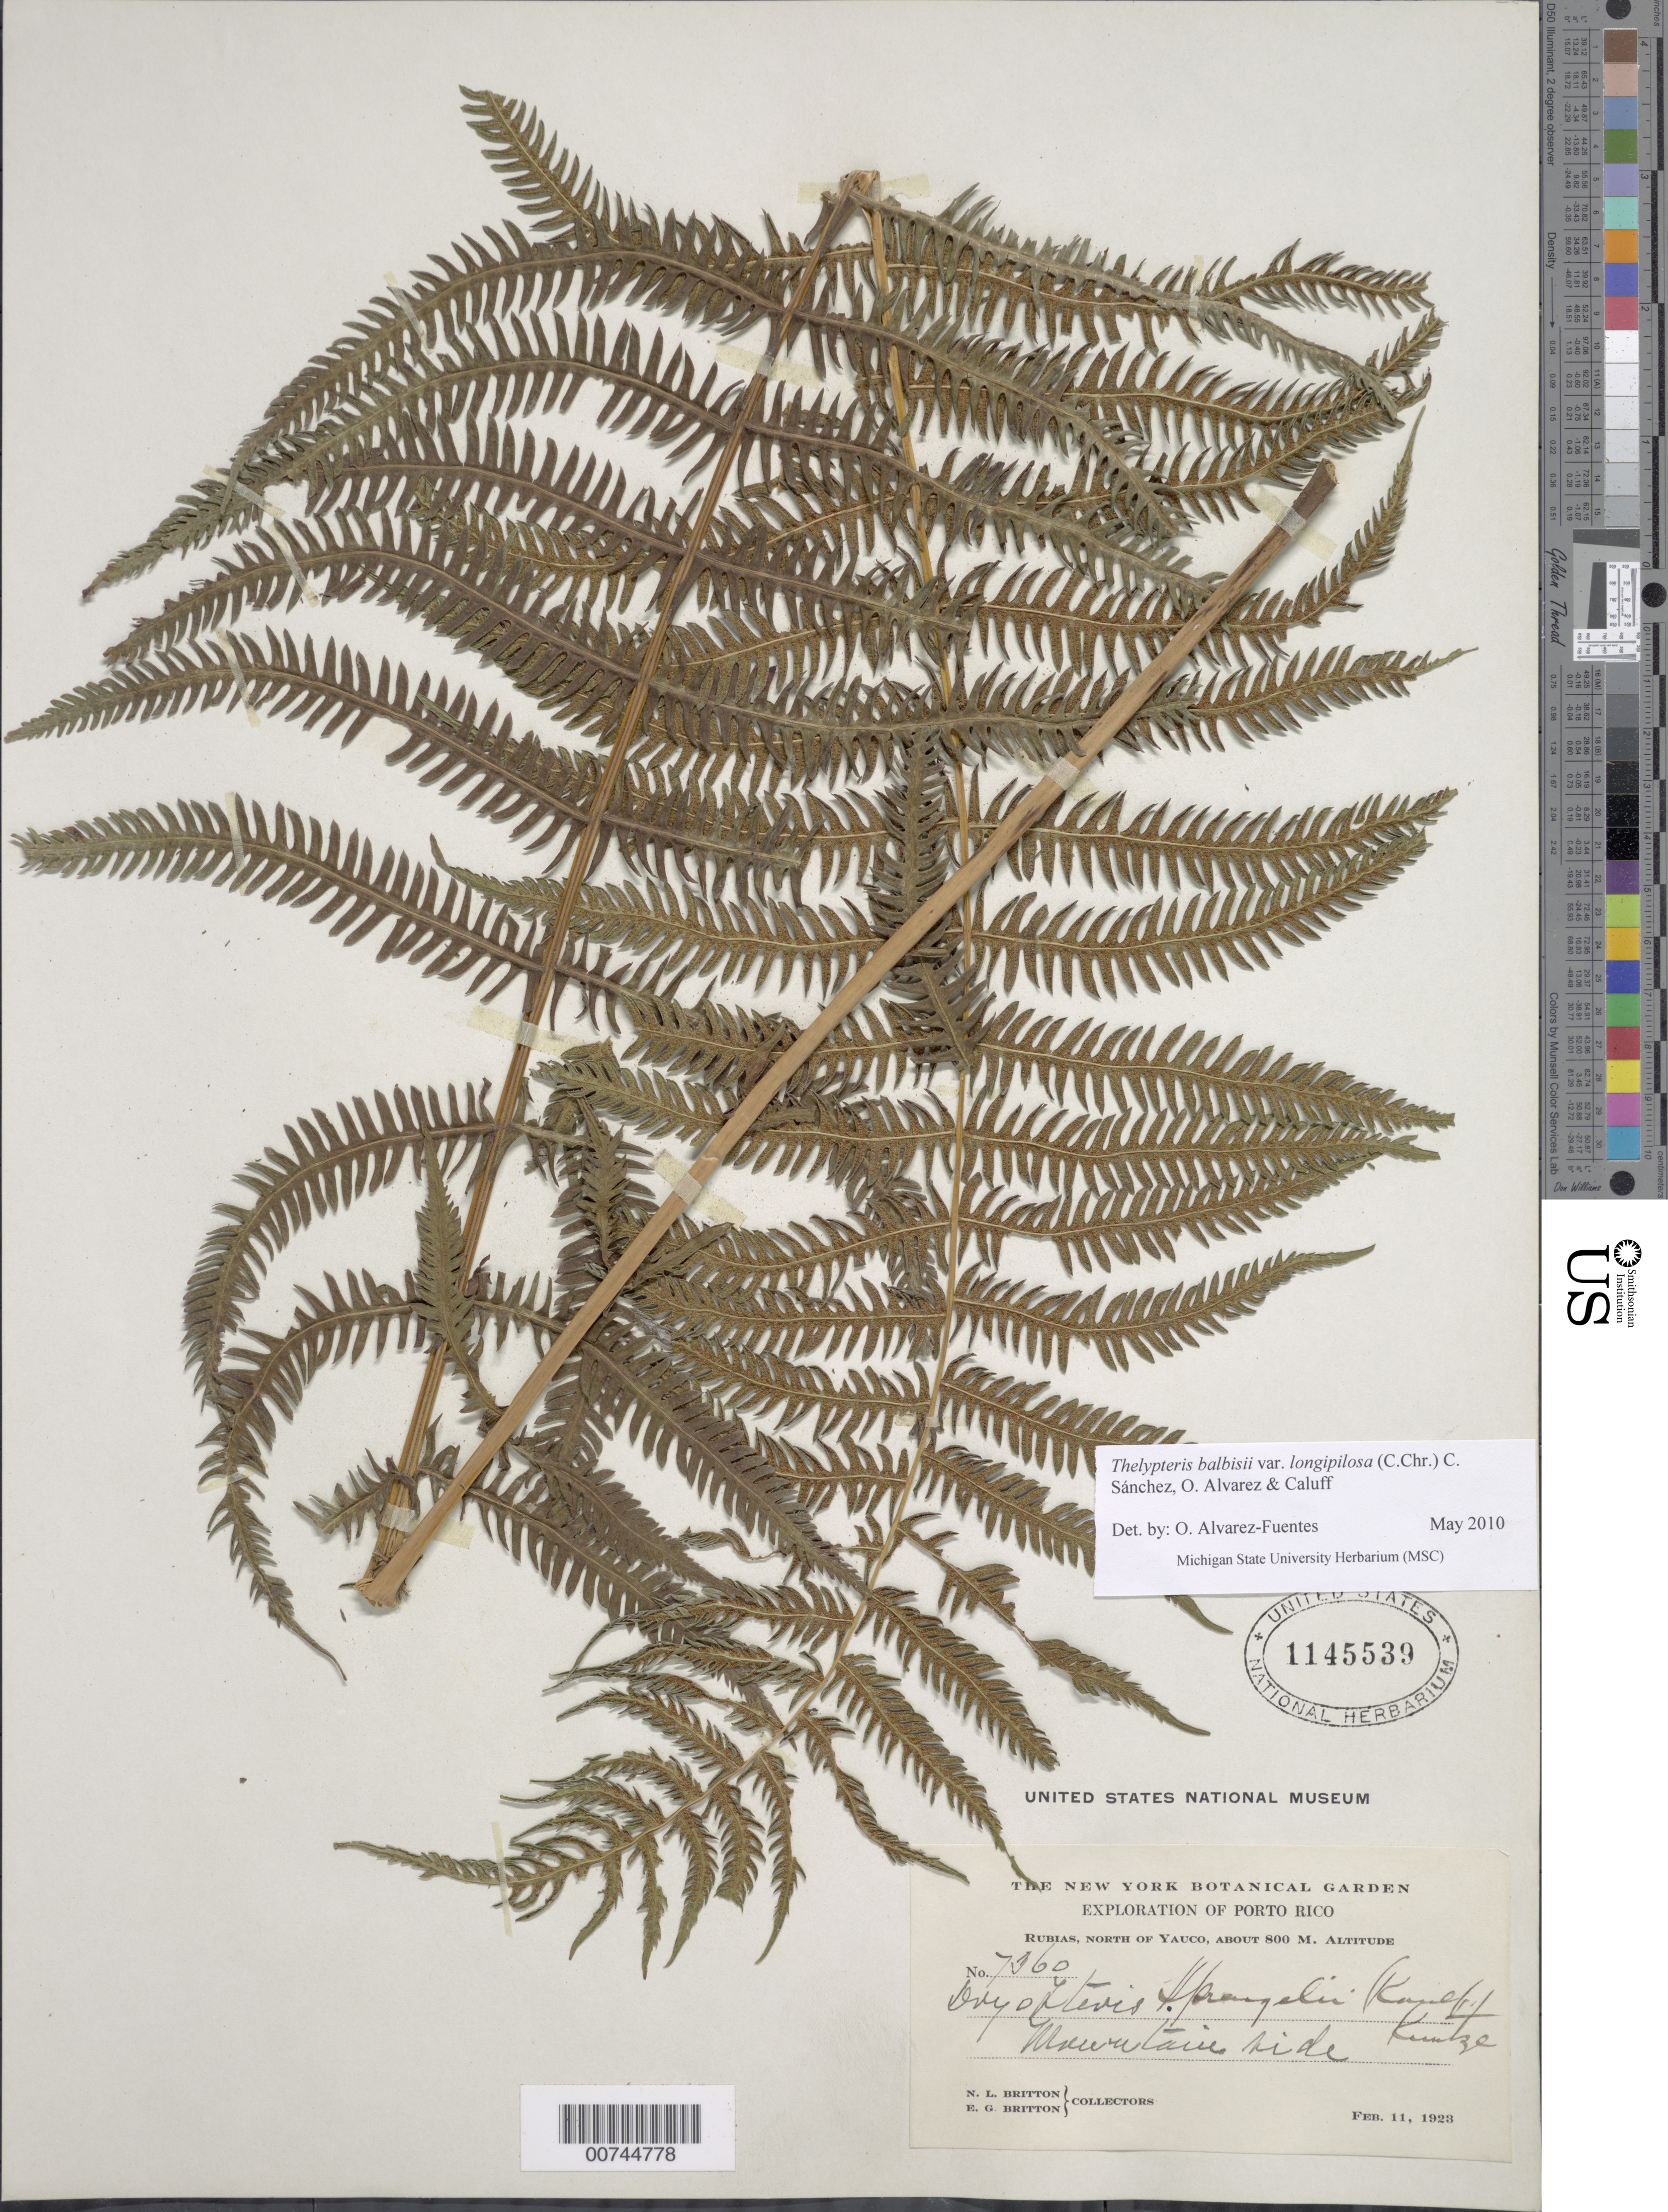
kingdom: Plantae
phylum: Tracheophyta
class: Polypodiopsida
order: Polypodiales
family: Thelypteridaceae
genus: Amauropelta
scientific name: Amauropelta balbisii (Spreng.) comb. nov., ined. 2015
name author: (Spreng.)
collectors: N. Britton & E. G. Britton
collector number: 7360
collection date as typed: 11 Feb 1923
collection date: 1923-02-11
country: Puerto Rico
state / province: Yauco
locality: Rubias, North of Yauco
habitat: Mountain side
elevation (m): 800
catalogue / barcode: US 1145539